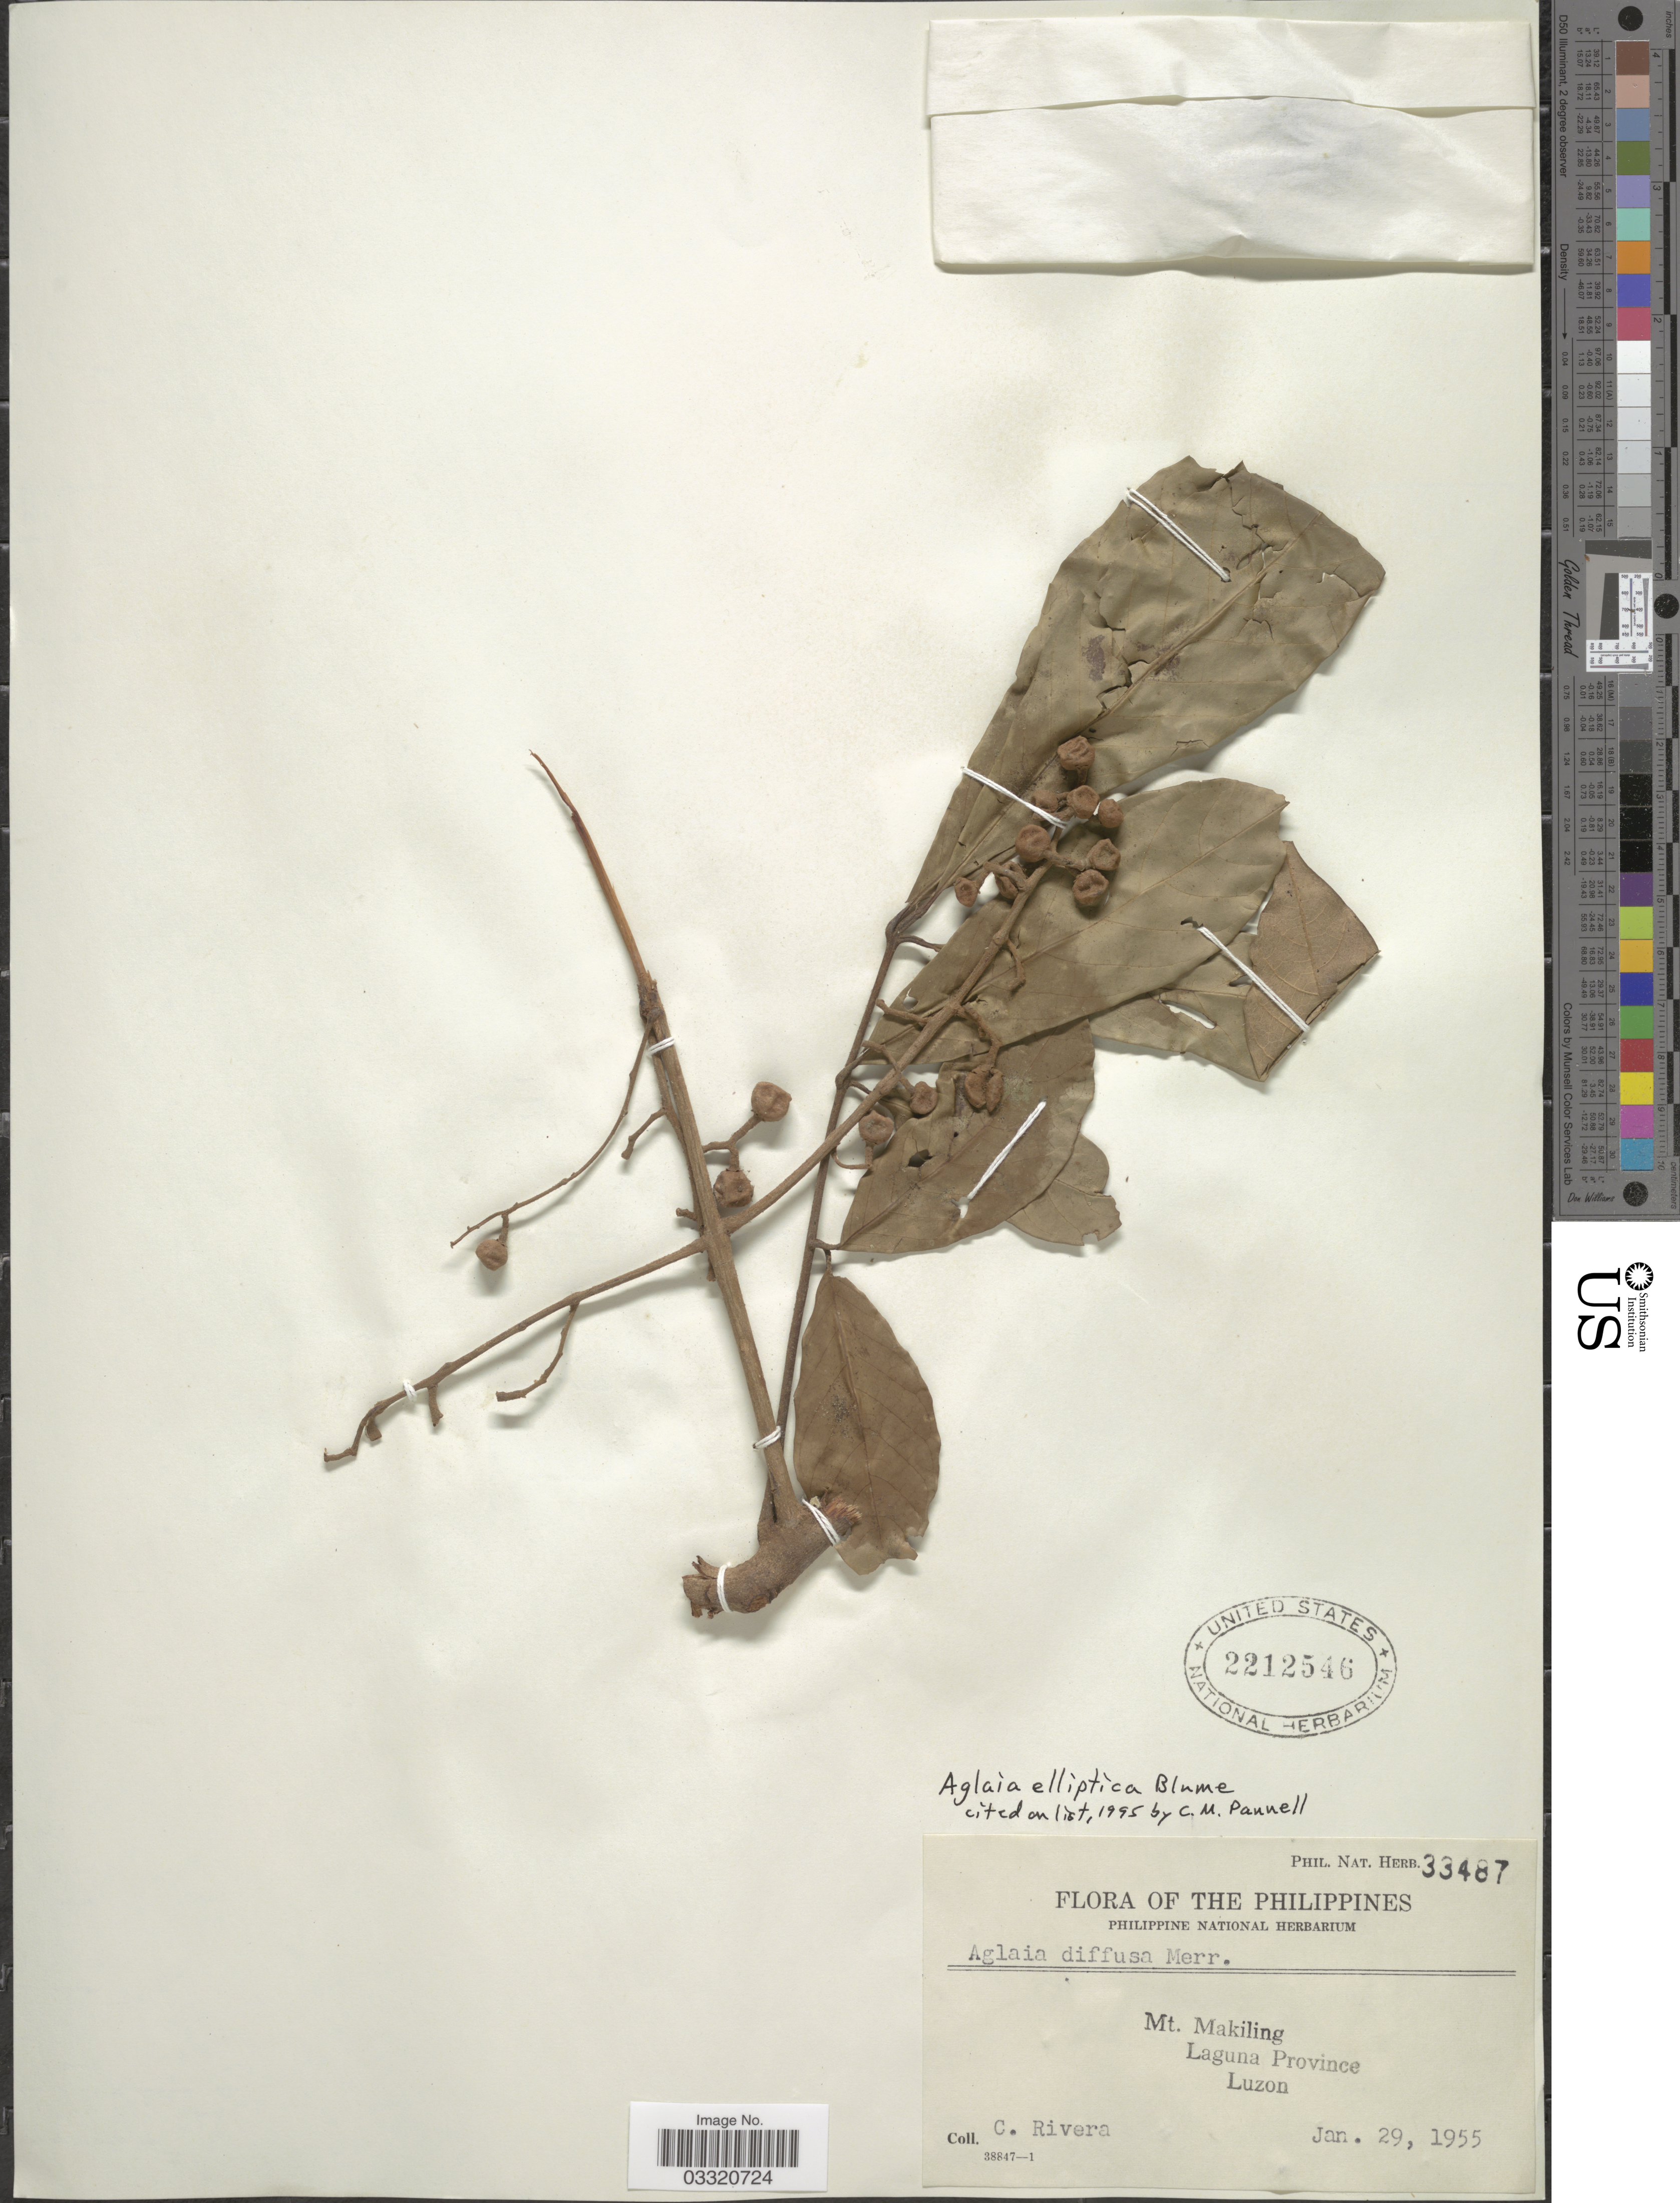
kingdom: Plantae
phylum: Tracheophyta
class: Magnoliopsida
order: Sapindales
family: Meliaceae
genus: Aglaia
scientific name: Aglaia elliptica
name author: Blume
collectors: C. Rivera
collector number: Phil. Nat. Herb. 33487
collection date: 1955-01-29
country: Philippines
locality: Mt. Makiling, Laguna Province, Luzon.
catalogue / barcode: US 2212546